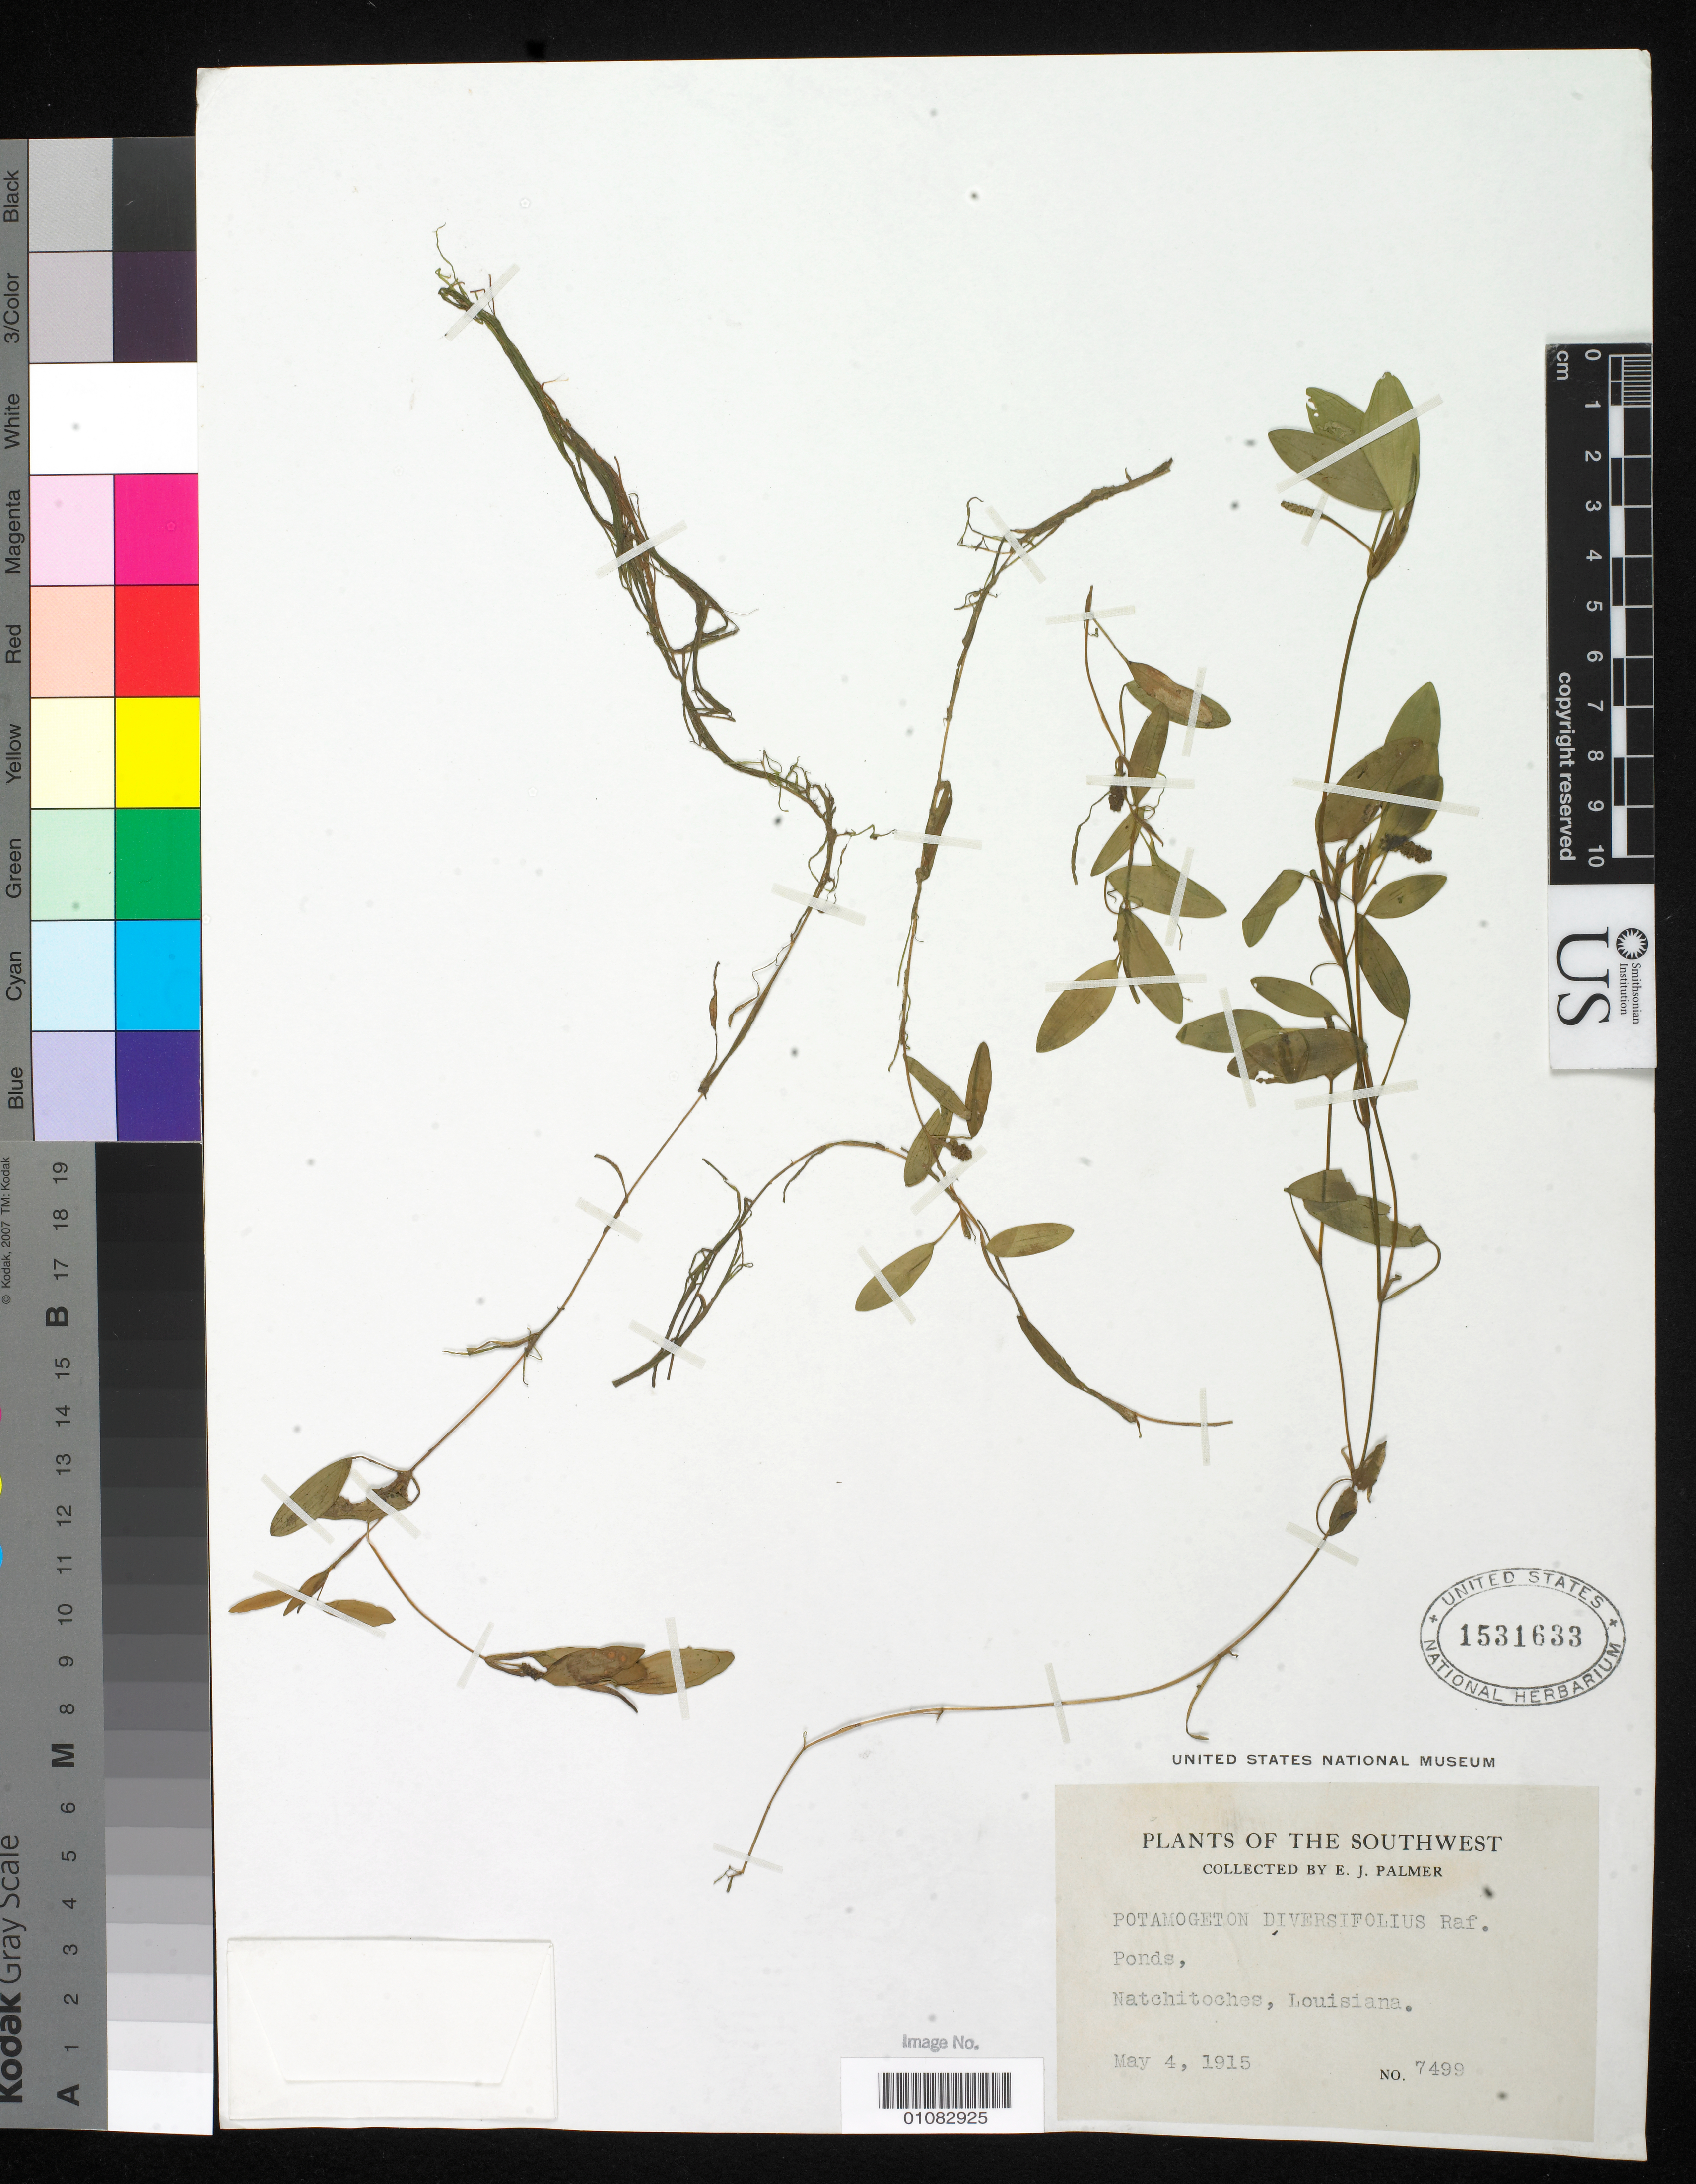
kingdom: Plantae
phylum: Tracheophyta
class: Liliopsida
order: Alismatales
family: Potamogetonaceae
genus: Potamogeton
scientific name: Potamogeton diversifolius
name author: Raf.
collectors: E. J. Palmer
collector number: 7499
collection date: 1915-05-04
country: United States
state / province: Louisiana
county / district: Natchitoches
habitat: Ponds.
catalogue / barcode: US 1531633